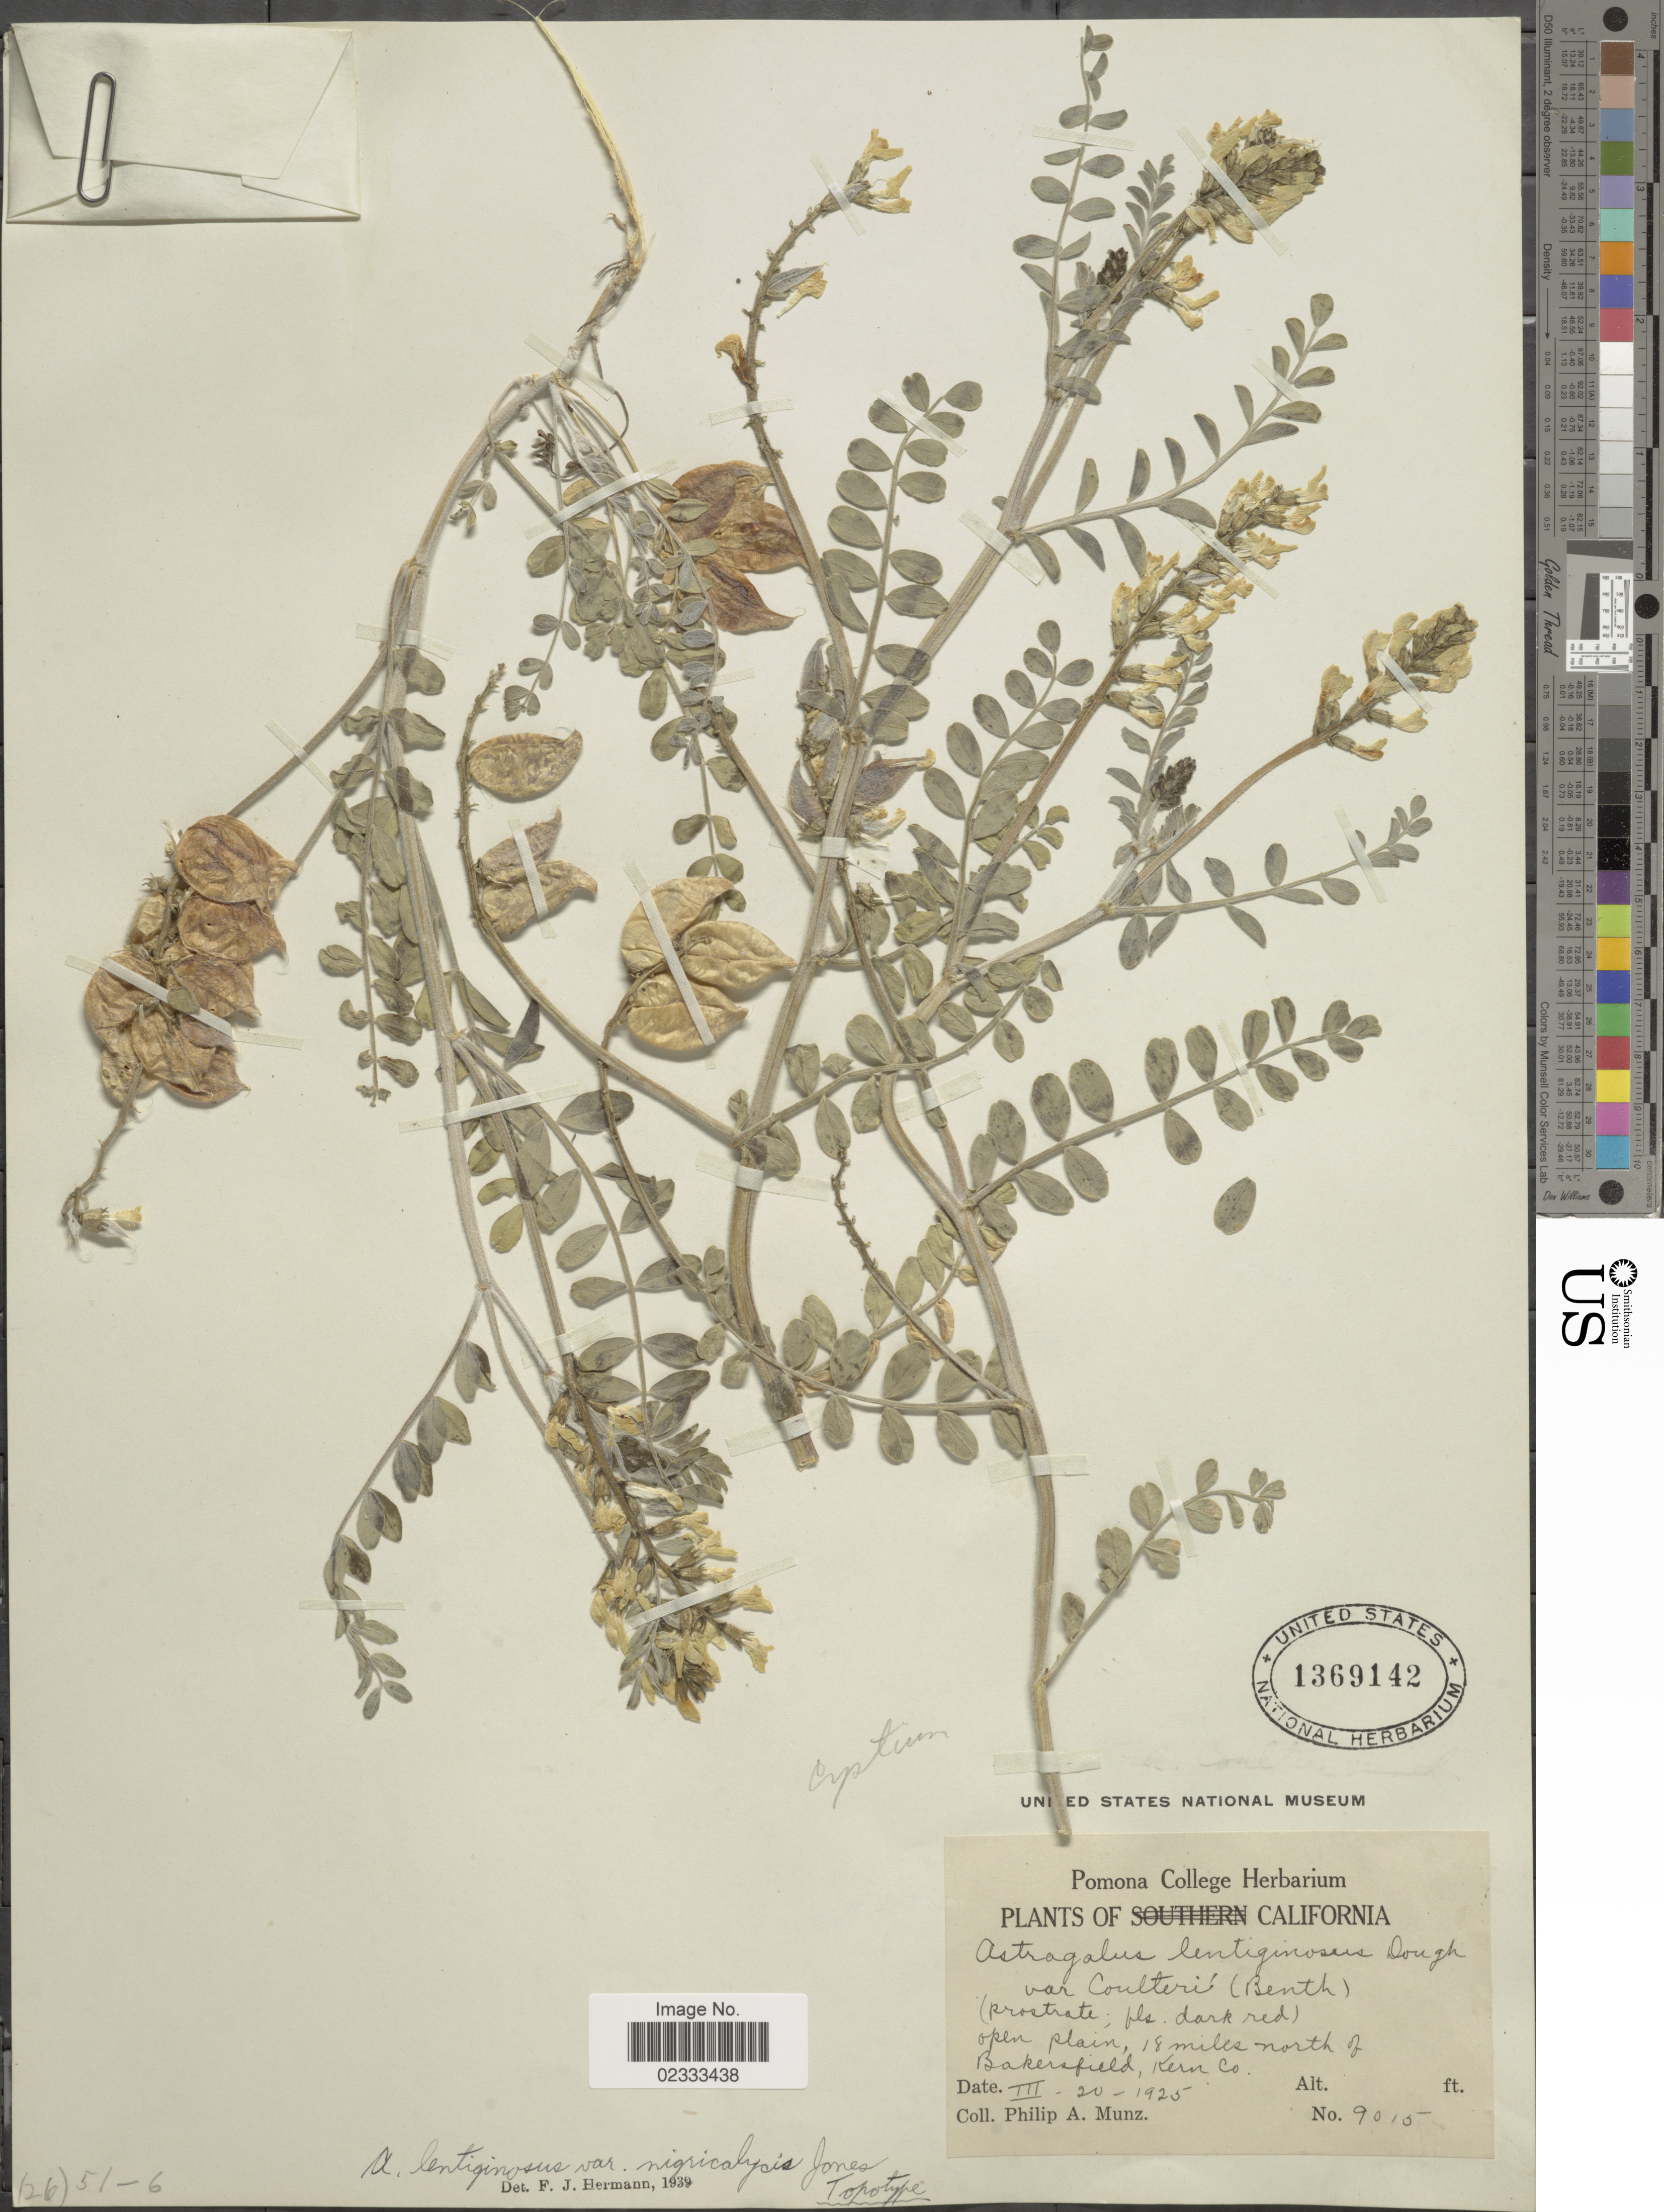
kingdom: Plantae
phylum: Tracheophyta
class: Magnoliopsida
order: Fabales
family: Fabaceae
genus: Astragalus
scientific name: Astragalus nigricalycis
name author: (M.E. Jones) Abrams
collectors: P. A. Munz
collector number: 9015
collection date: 1925-03-20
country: United States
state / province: California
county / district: Kern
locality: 18 miles north of Bakersfield, Kern Co.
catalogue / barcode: US 1369142